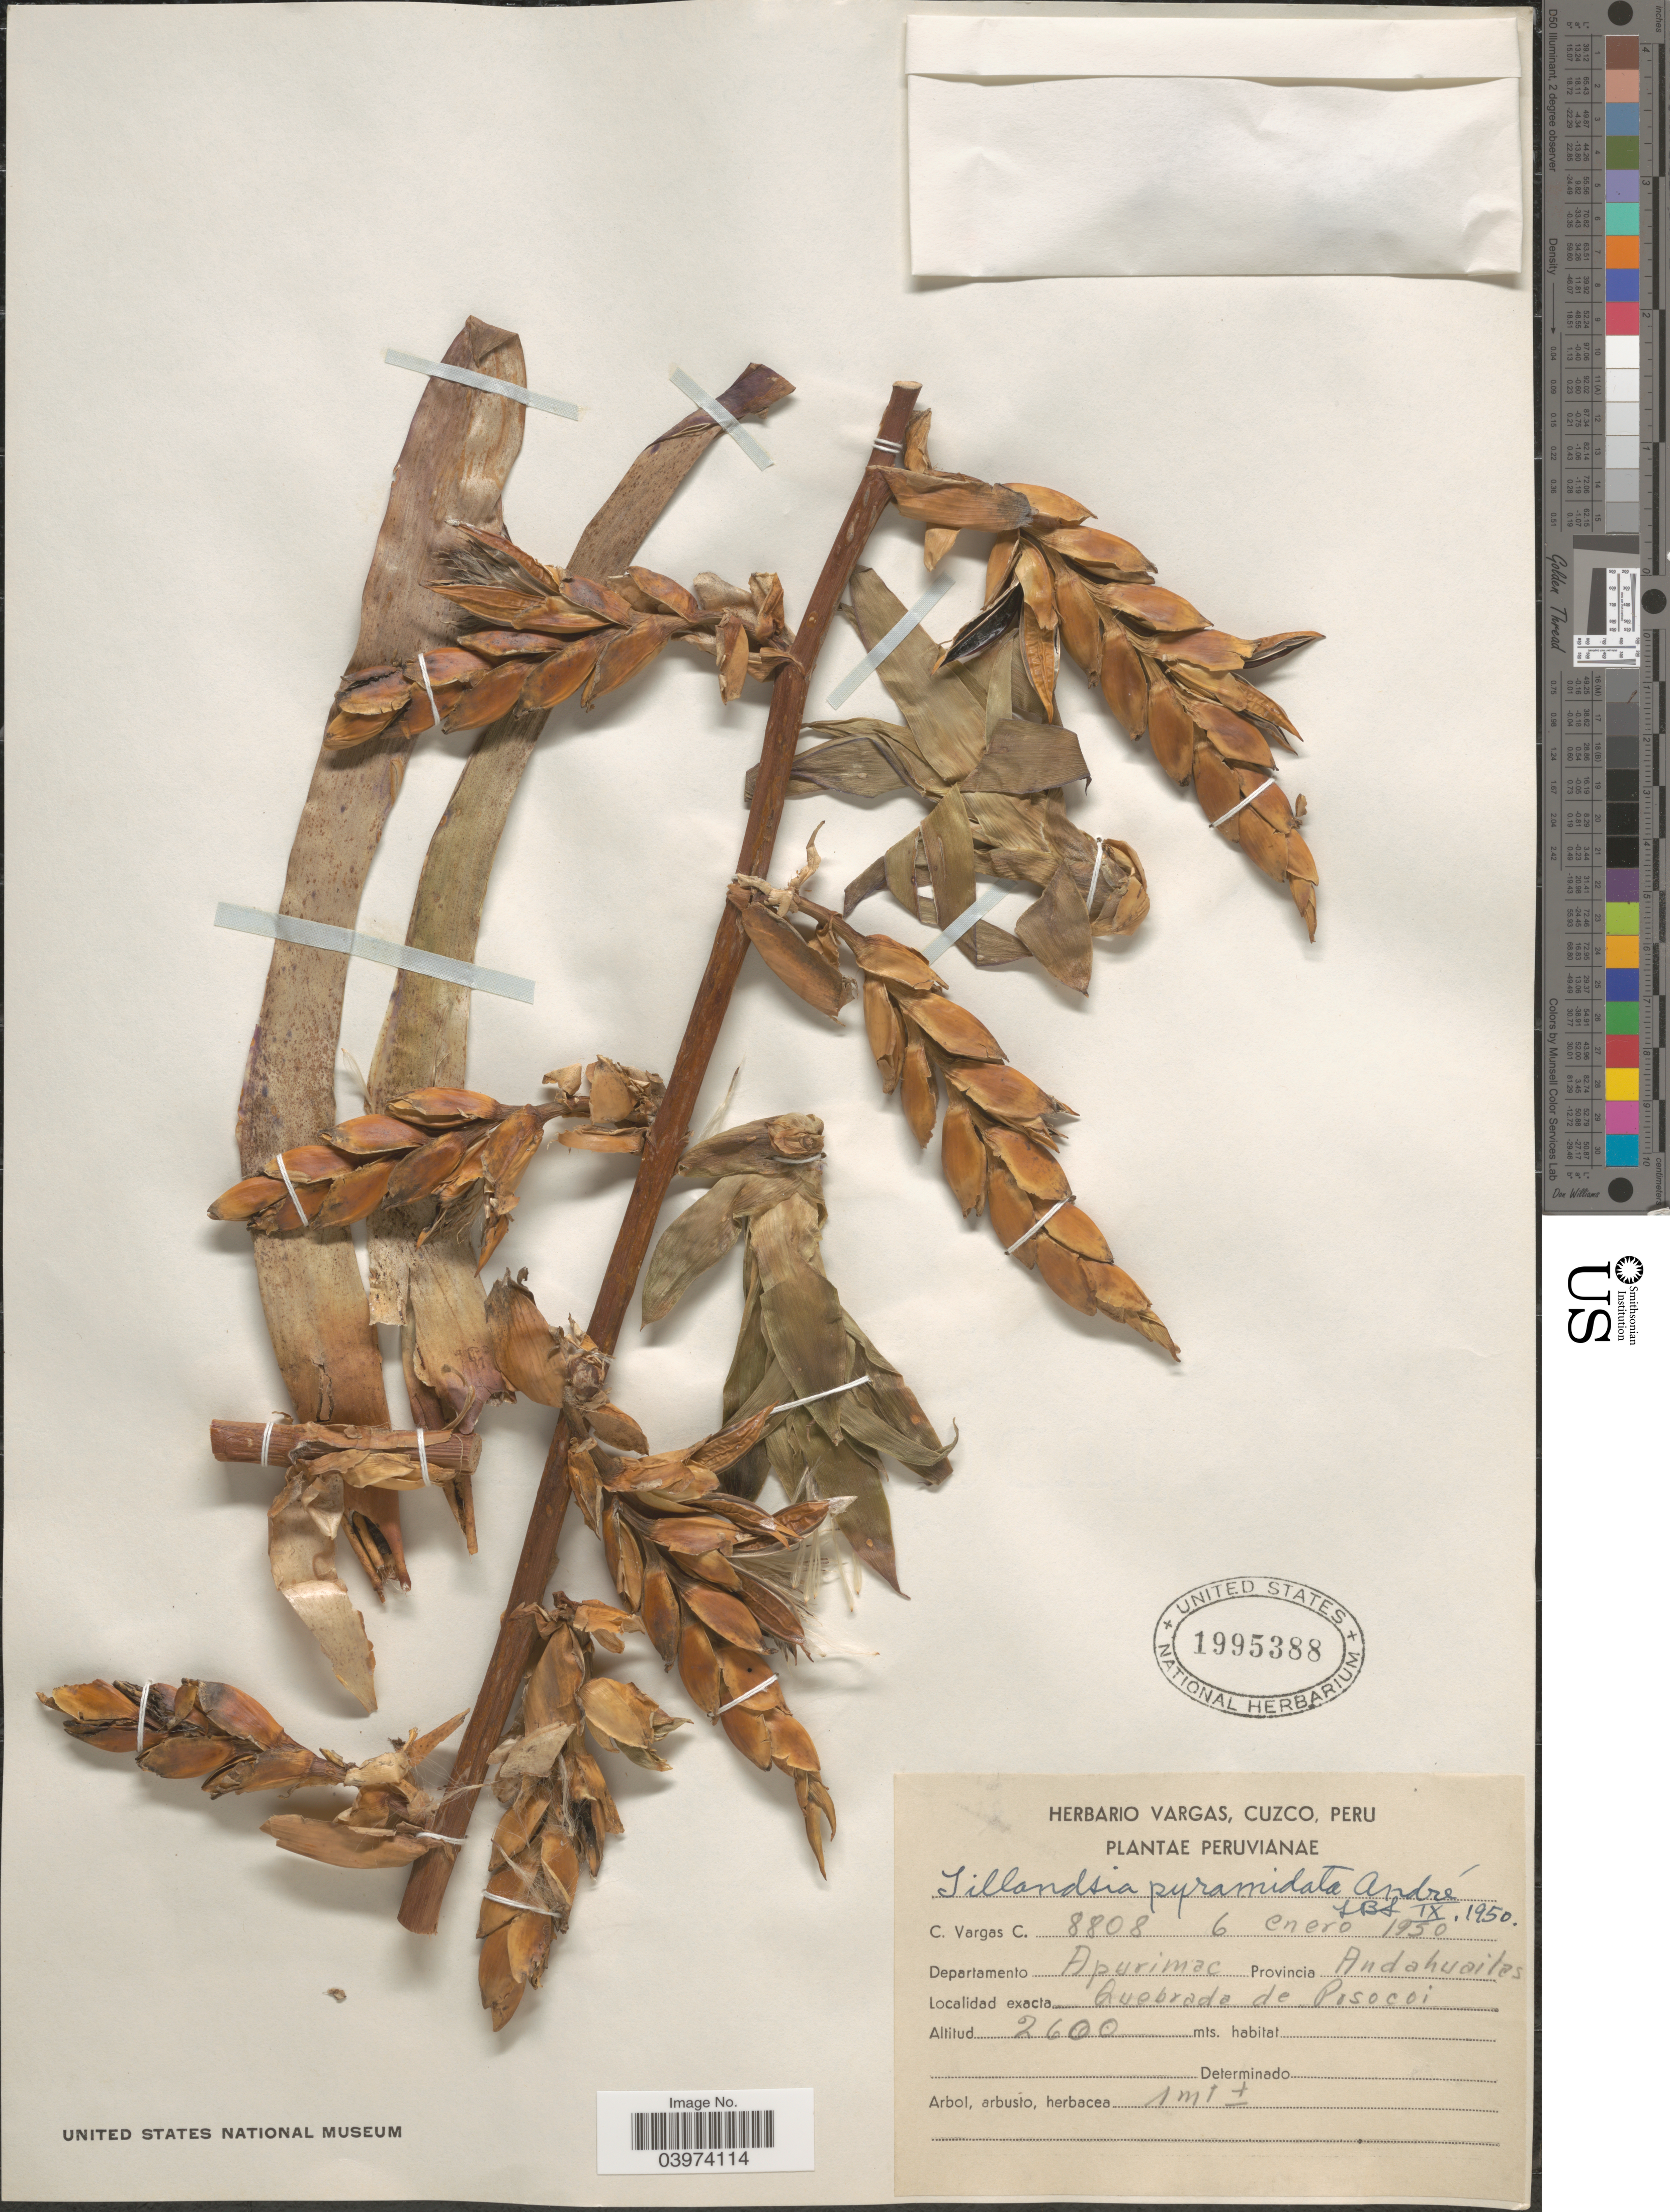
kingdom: Plantae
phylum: Tracheophyta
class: Liliopsida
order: Poales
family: Bromeliaceae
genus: Tillandsia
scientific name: Tillandsia pyramidata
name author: André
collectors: C. Vargas Calderón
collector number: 8808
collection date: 1950-01-06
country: Peru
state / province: Apurímac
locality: Departamento Apurimac. Provincia Andahuaites. Quebrada de Pisocoi.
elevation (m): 2600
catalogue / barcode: US 1995388